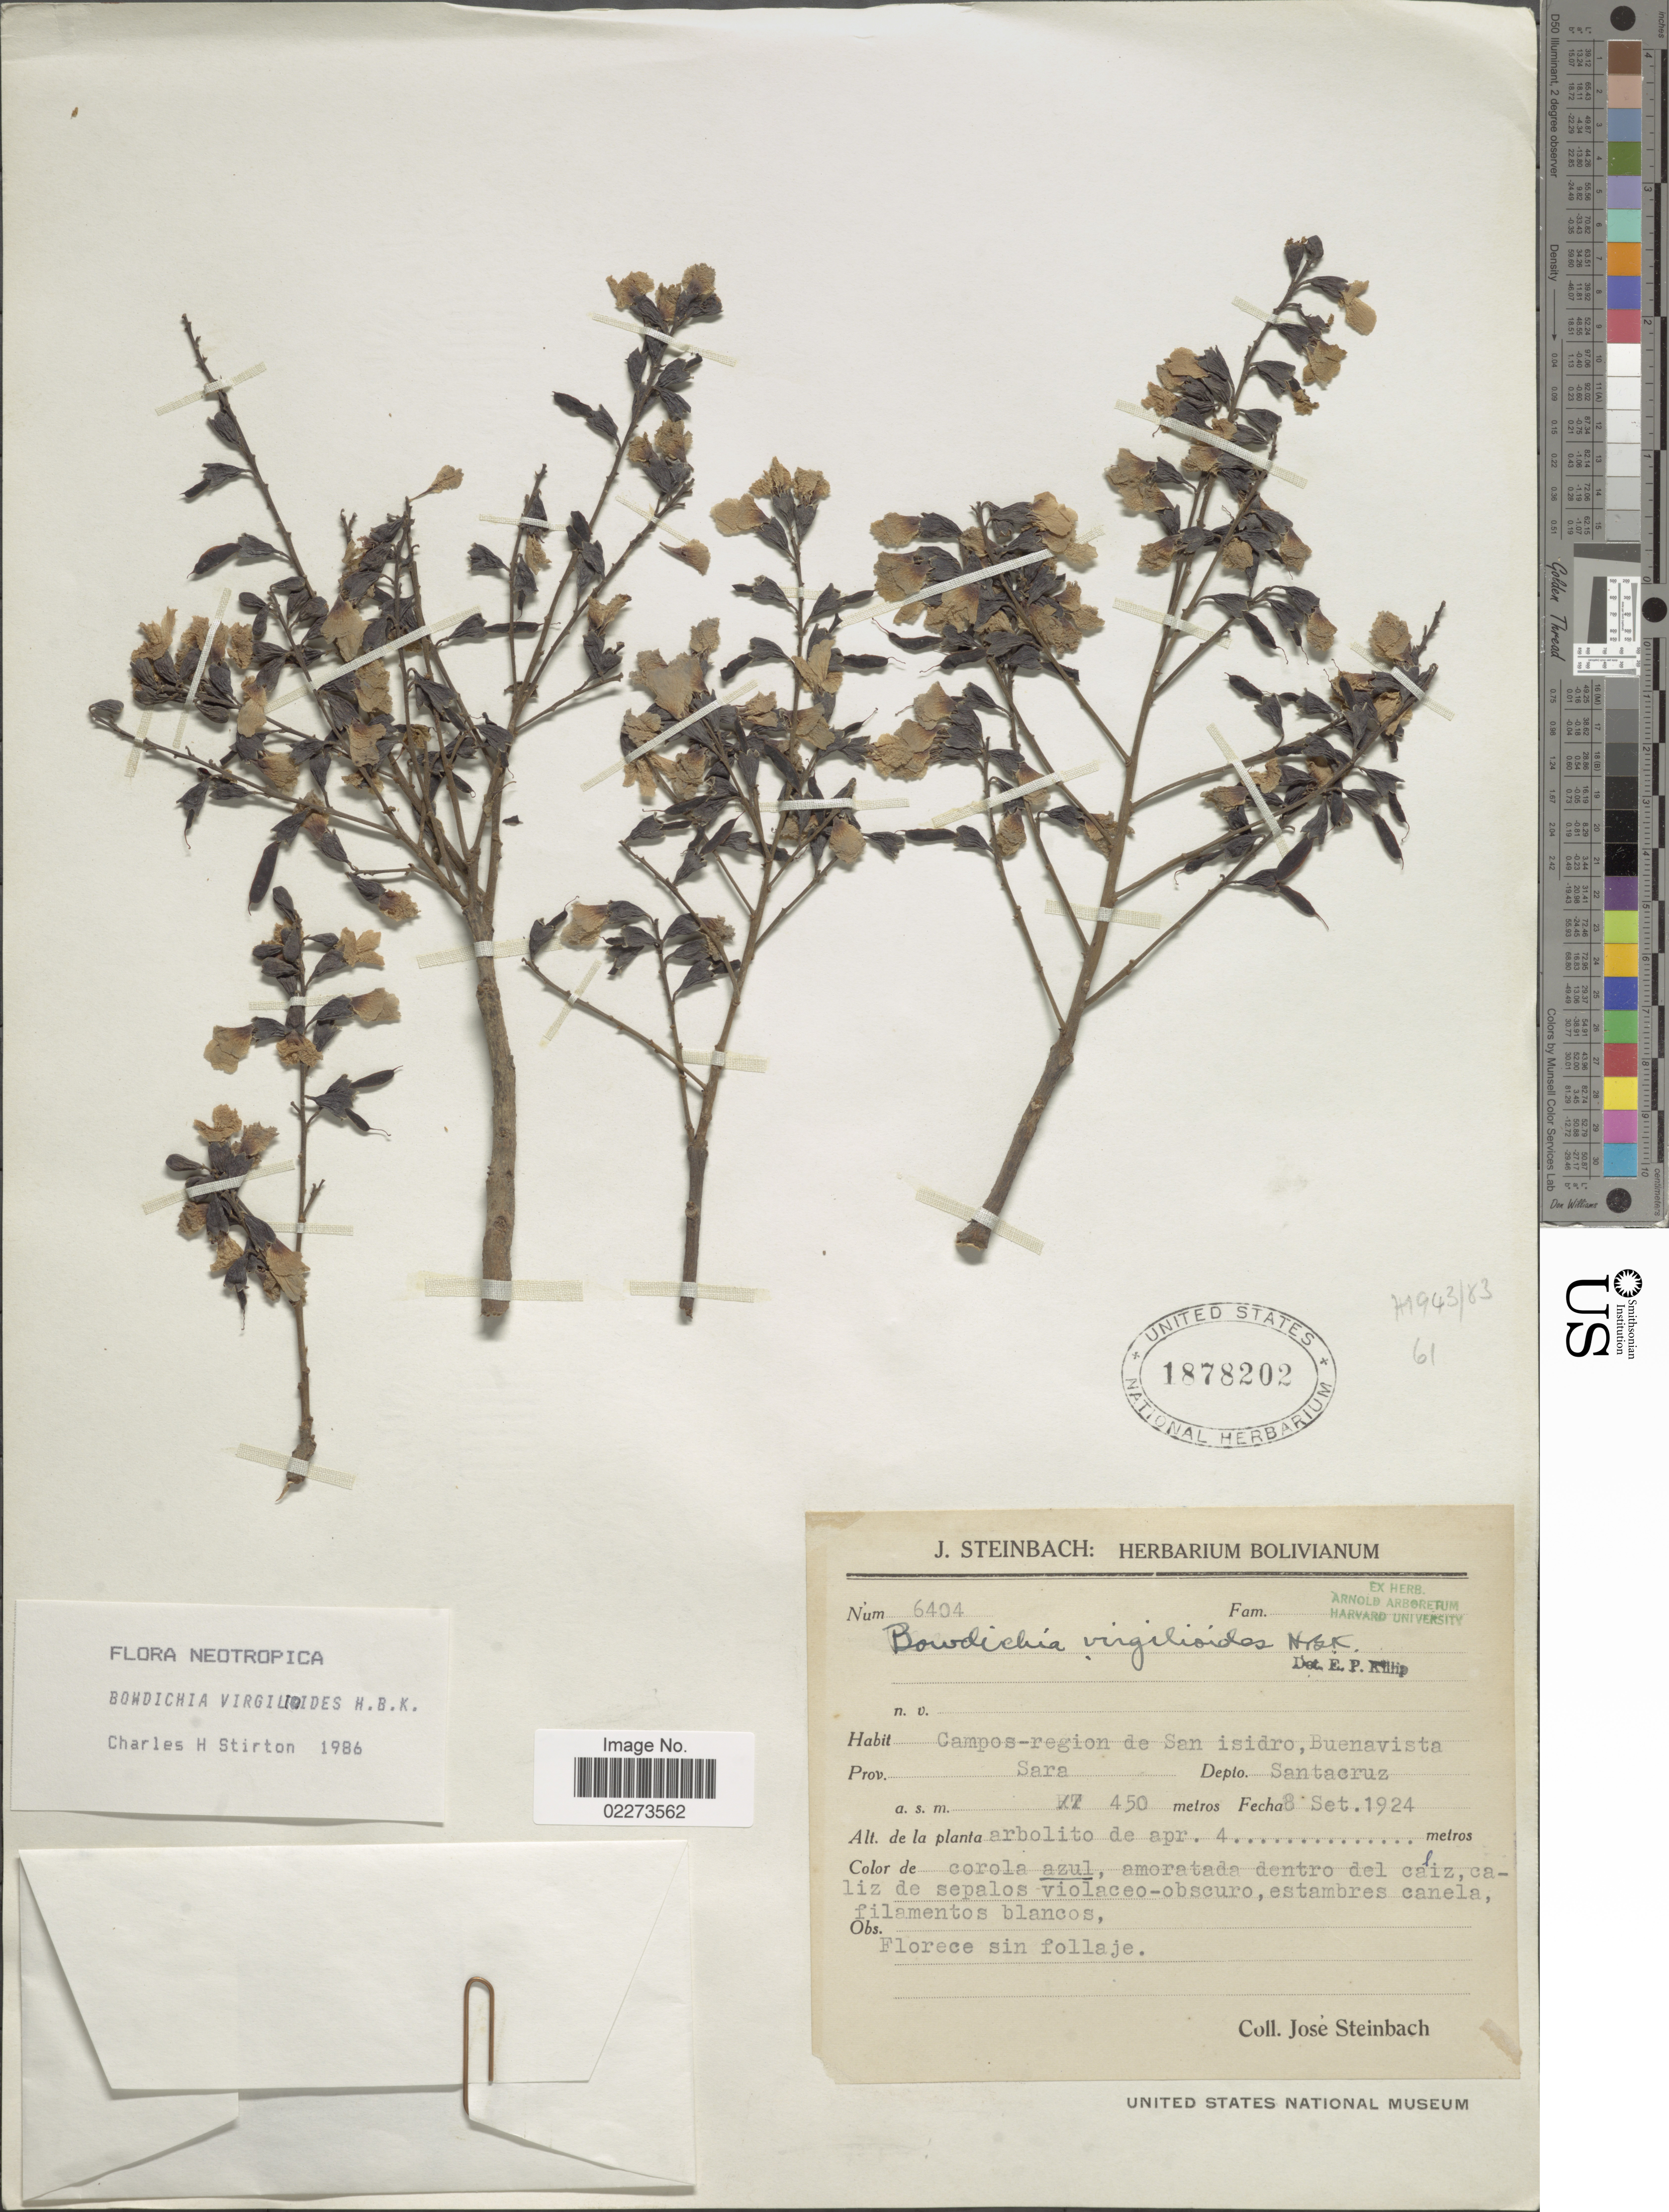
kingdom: Plantae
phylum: Tracheophyta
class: Magnoliopsida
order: Fabales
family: Fabaceae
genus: Bowdichia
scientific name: Bowdichia virgilioides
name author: Kunth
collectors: J. Steinbach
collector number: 6404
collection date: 1924-09-08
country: Bolivia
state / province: Santa Cruz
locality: Campos-region de San Isidro, Buenavista, Prov. Sara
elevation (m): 450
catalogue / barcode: US 1878202